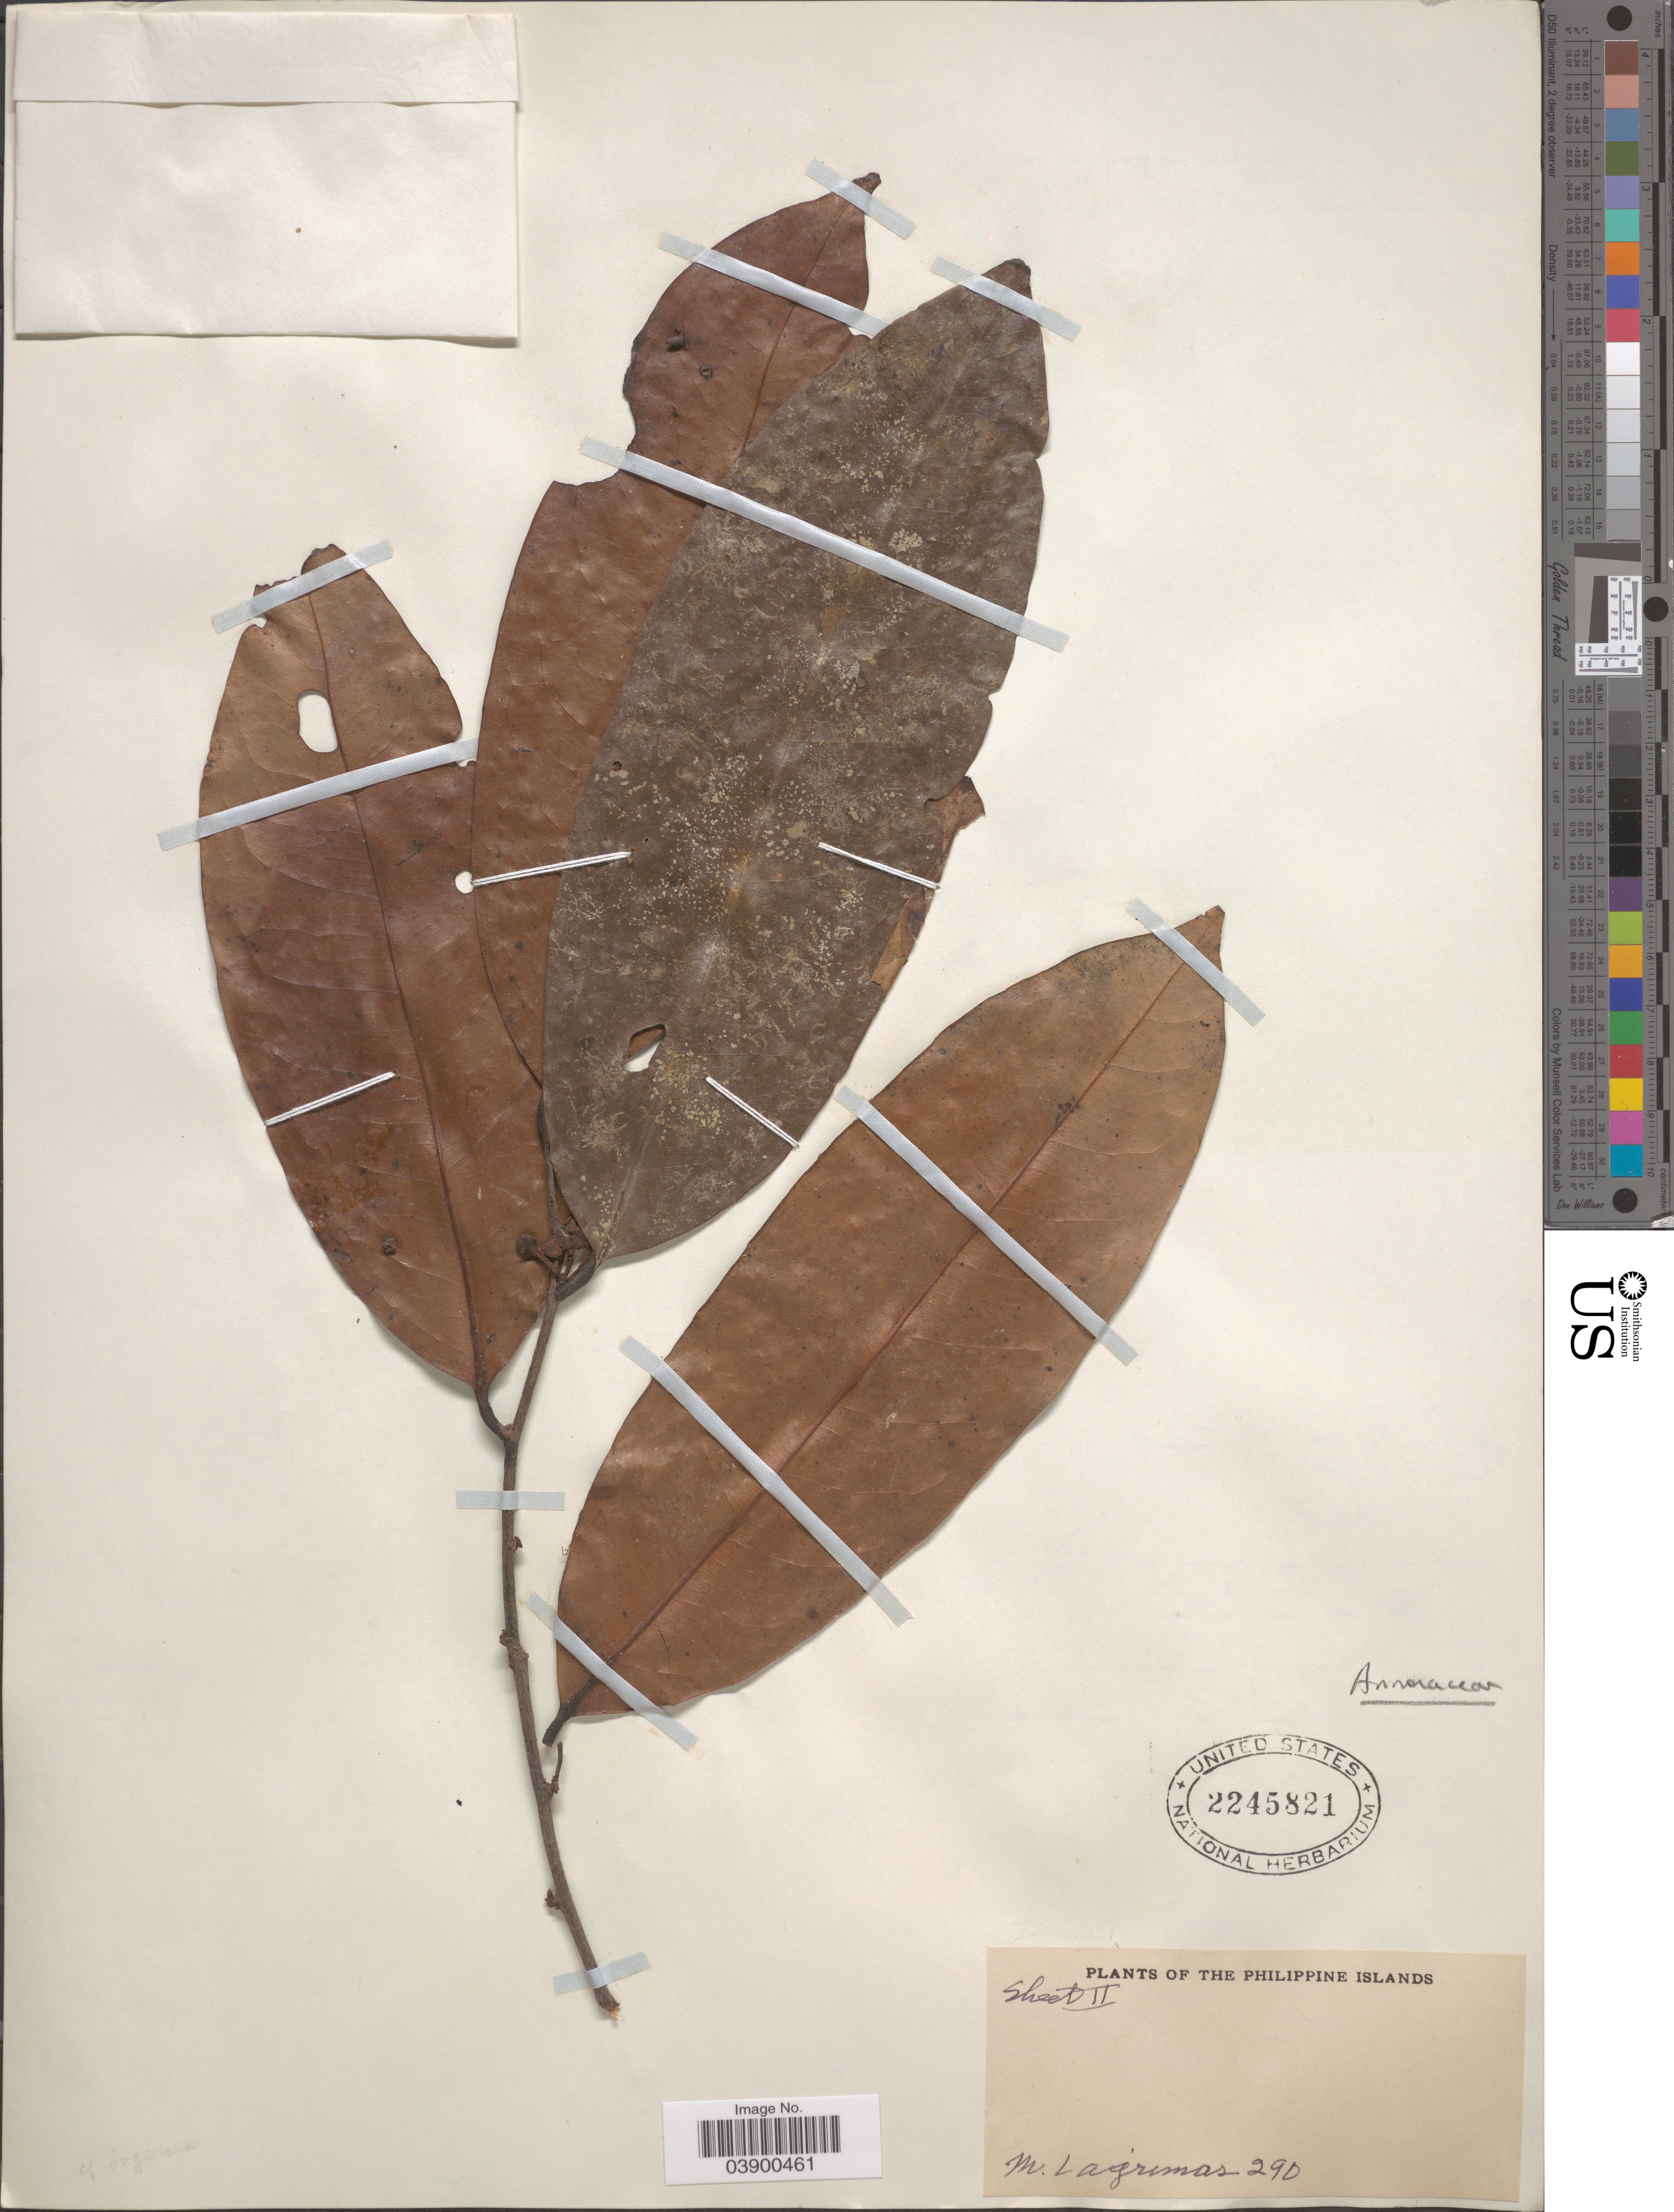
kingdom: Plantae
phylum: Tracheophyta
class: Magnoliopsida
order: Magnoliales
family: Annonaceae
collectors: M. Lagrimas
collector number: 290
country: Philippines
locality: Philippine Islands.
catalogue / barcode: US 2245821